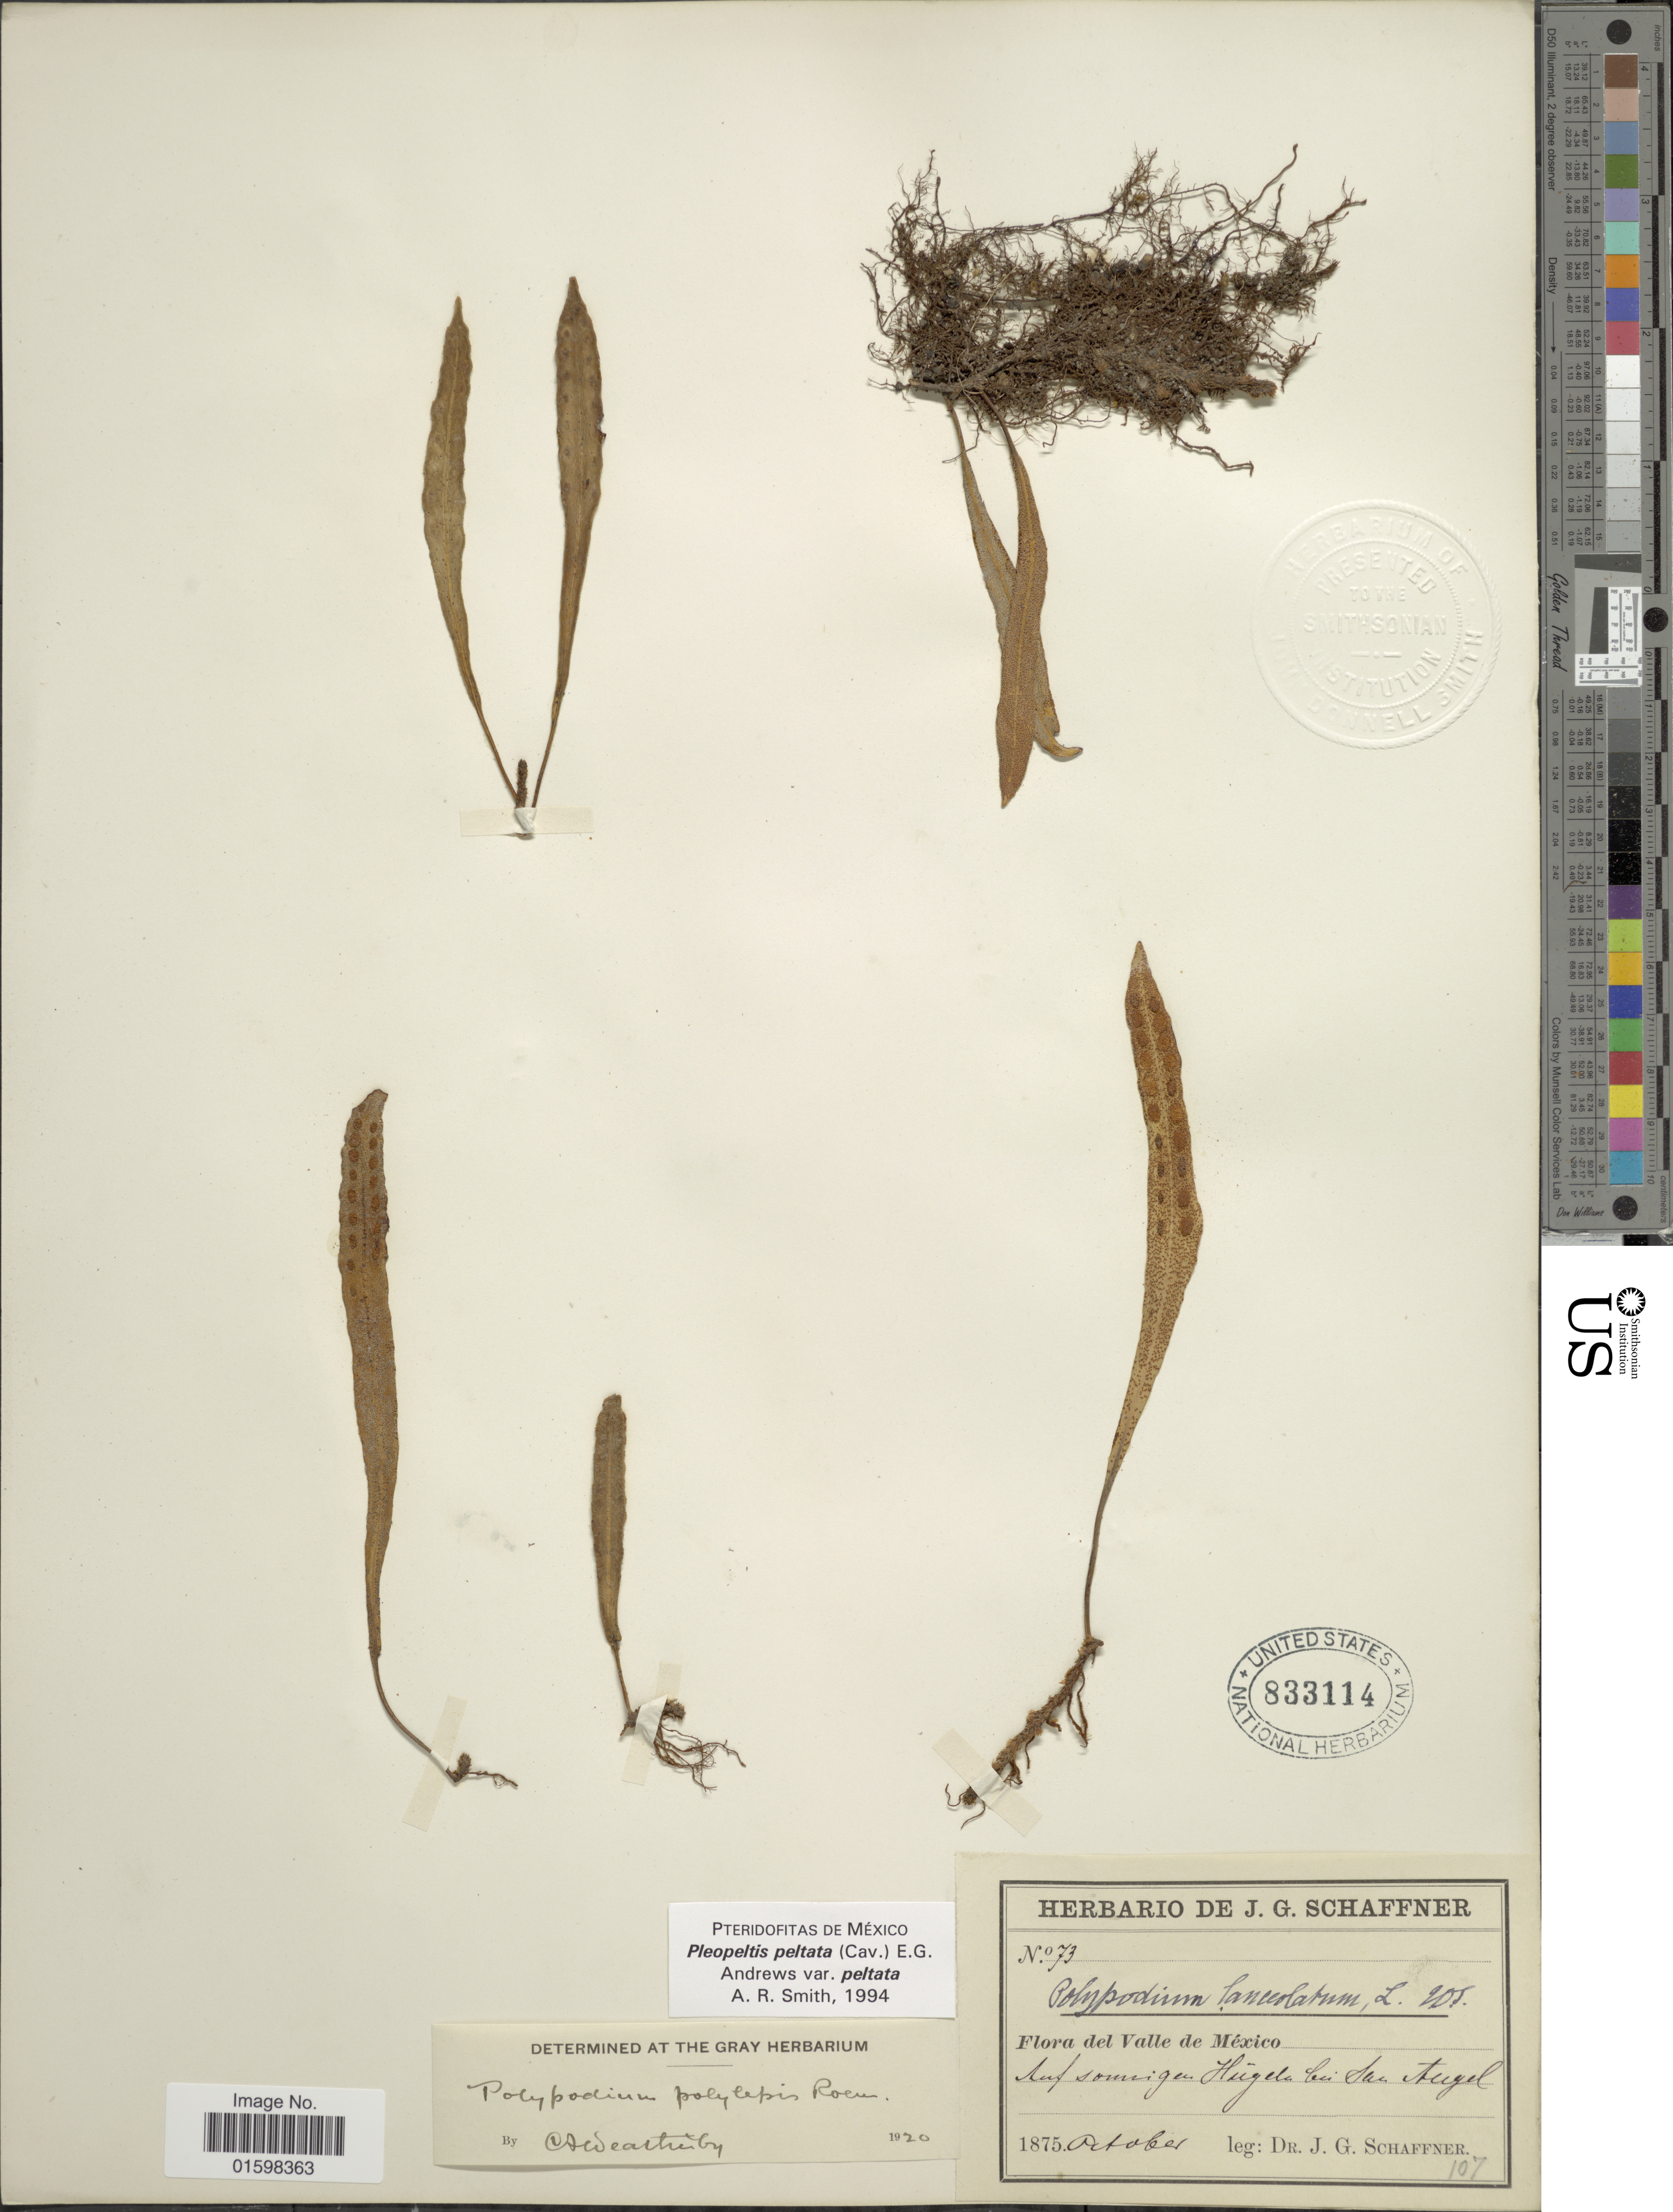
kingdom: Plantae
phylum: Tracheophyta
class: Polypodiopsida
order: Polypodiales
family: Polypodiaceae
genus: Pleopeltis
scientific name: Pleopeltis polylepis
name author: (Roem. ex Kunze) T. Moore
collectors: J. G. Schaffner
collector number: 73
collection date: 1875-10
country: Mexico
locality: Del Valle de Mexico. Auf sonnigen Hugeln bei San Angel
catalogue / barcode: US 833114